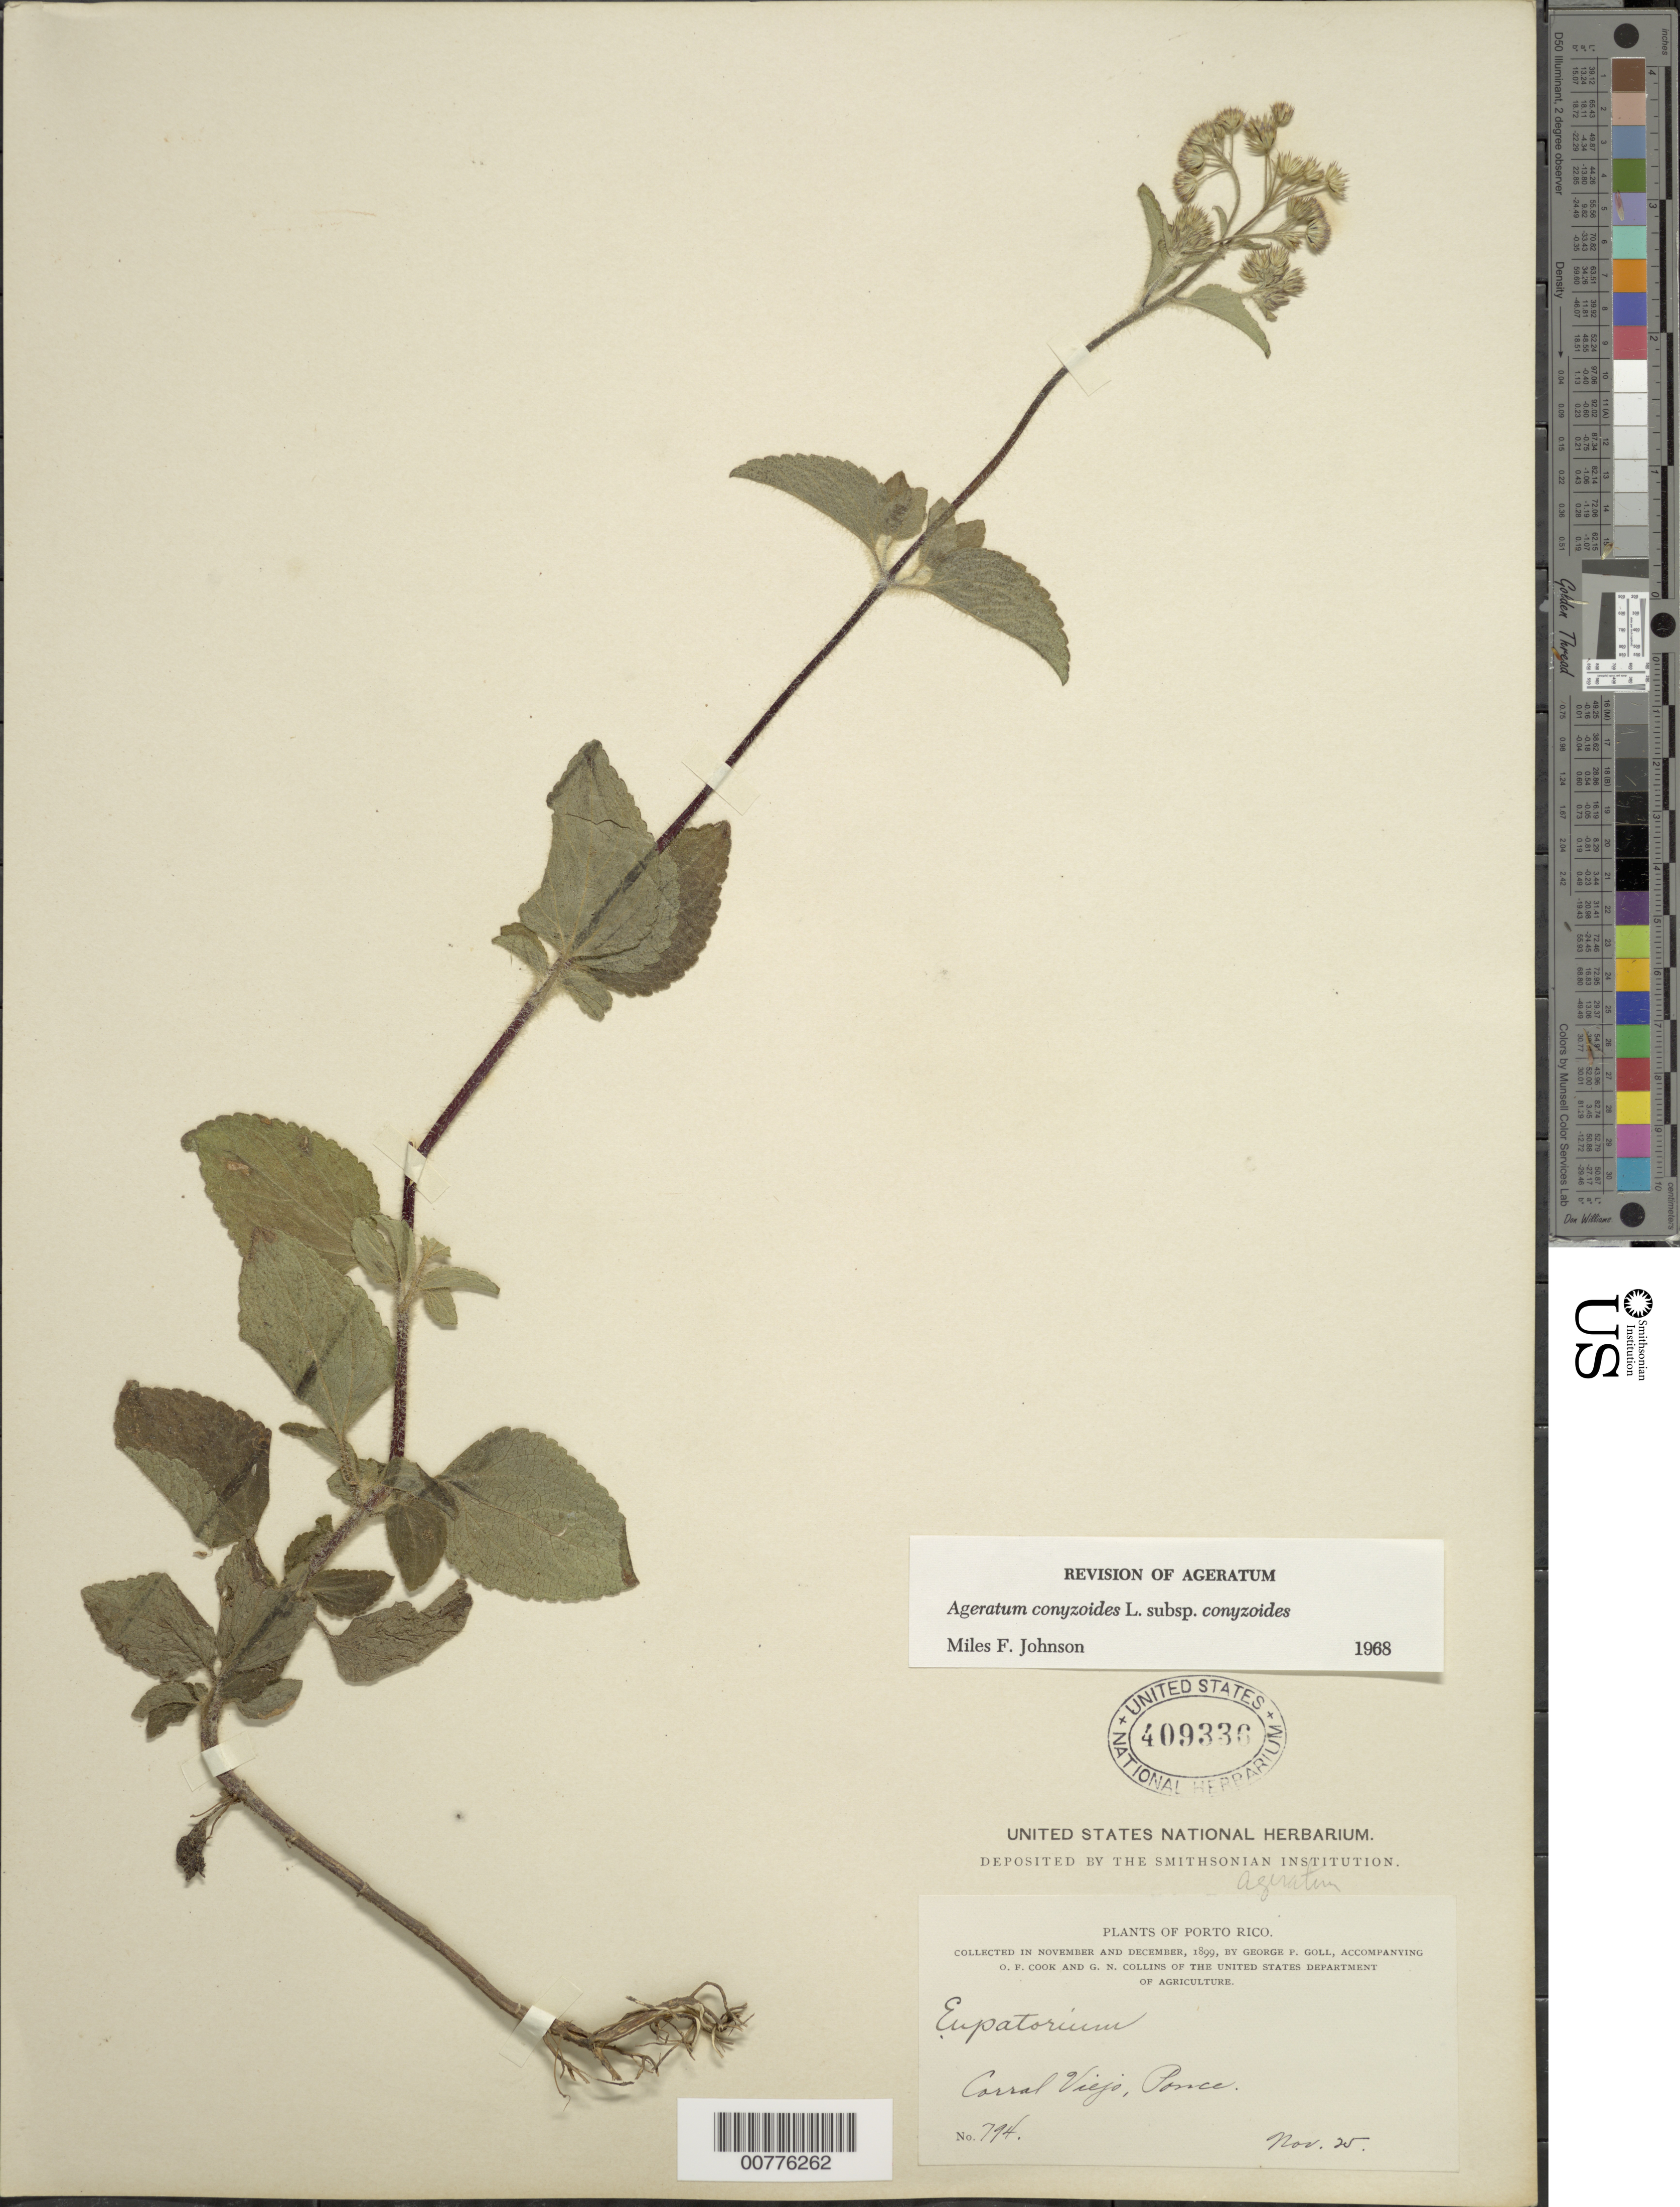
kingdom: Plantae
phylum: Tracheophyta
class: Magnoliopsida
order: Asterales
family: Asteraceae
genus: Ageratum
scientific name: Ageratum conyzoides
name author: L.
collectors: G. Goll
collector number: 794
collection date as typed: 25 Nov 1899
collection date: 1899-11-25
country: Puerto Rico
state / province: Ponce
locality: Corral Viejo, Ponce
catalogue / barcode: US 409336